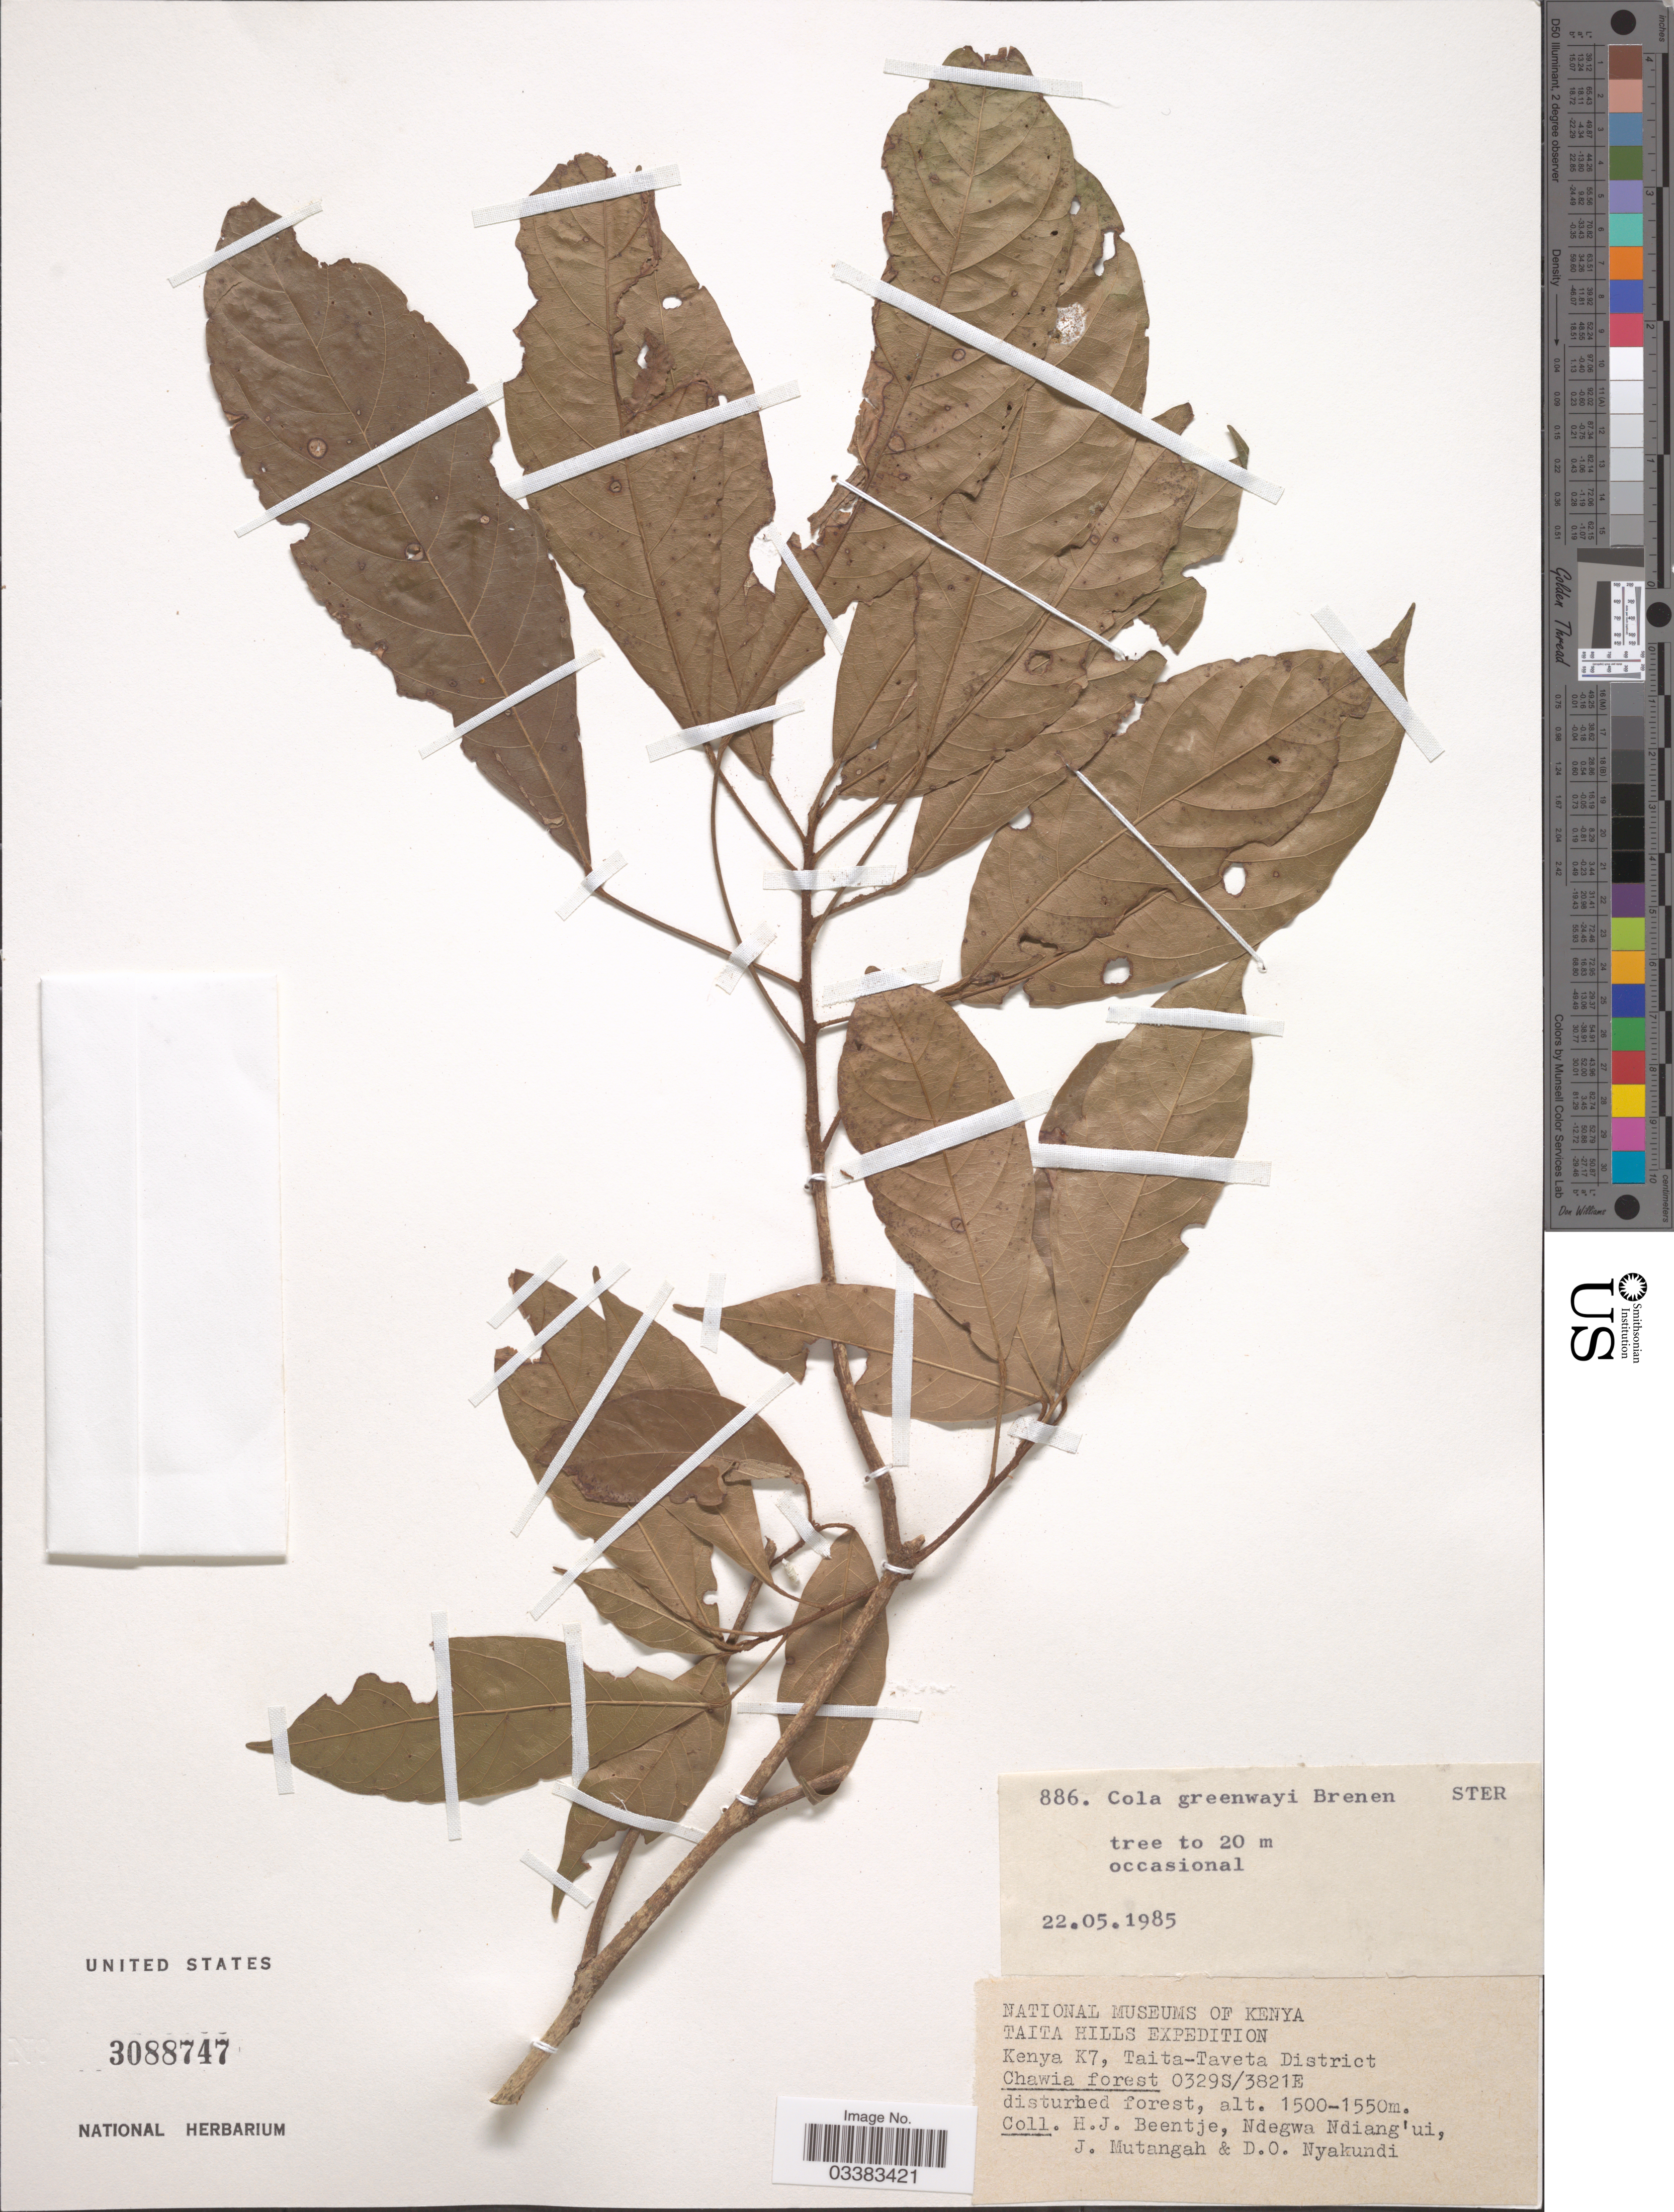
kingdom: Plantae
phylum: Tracheophyta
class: Magnoliopsida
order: Malvales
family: Malvaceae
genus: Cola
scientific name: Cola greenwayi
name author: Brenan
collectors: H. J. Beentje, Ndegwa Ndiang'ui, J. Mutangah & D. Nyakundi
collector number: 886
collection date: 1985-05-22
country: Kenya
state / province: Taita Taveta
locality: K7. Taita-Taveta District. Chawia forest.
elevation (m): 1500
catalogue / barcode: US 3088747